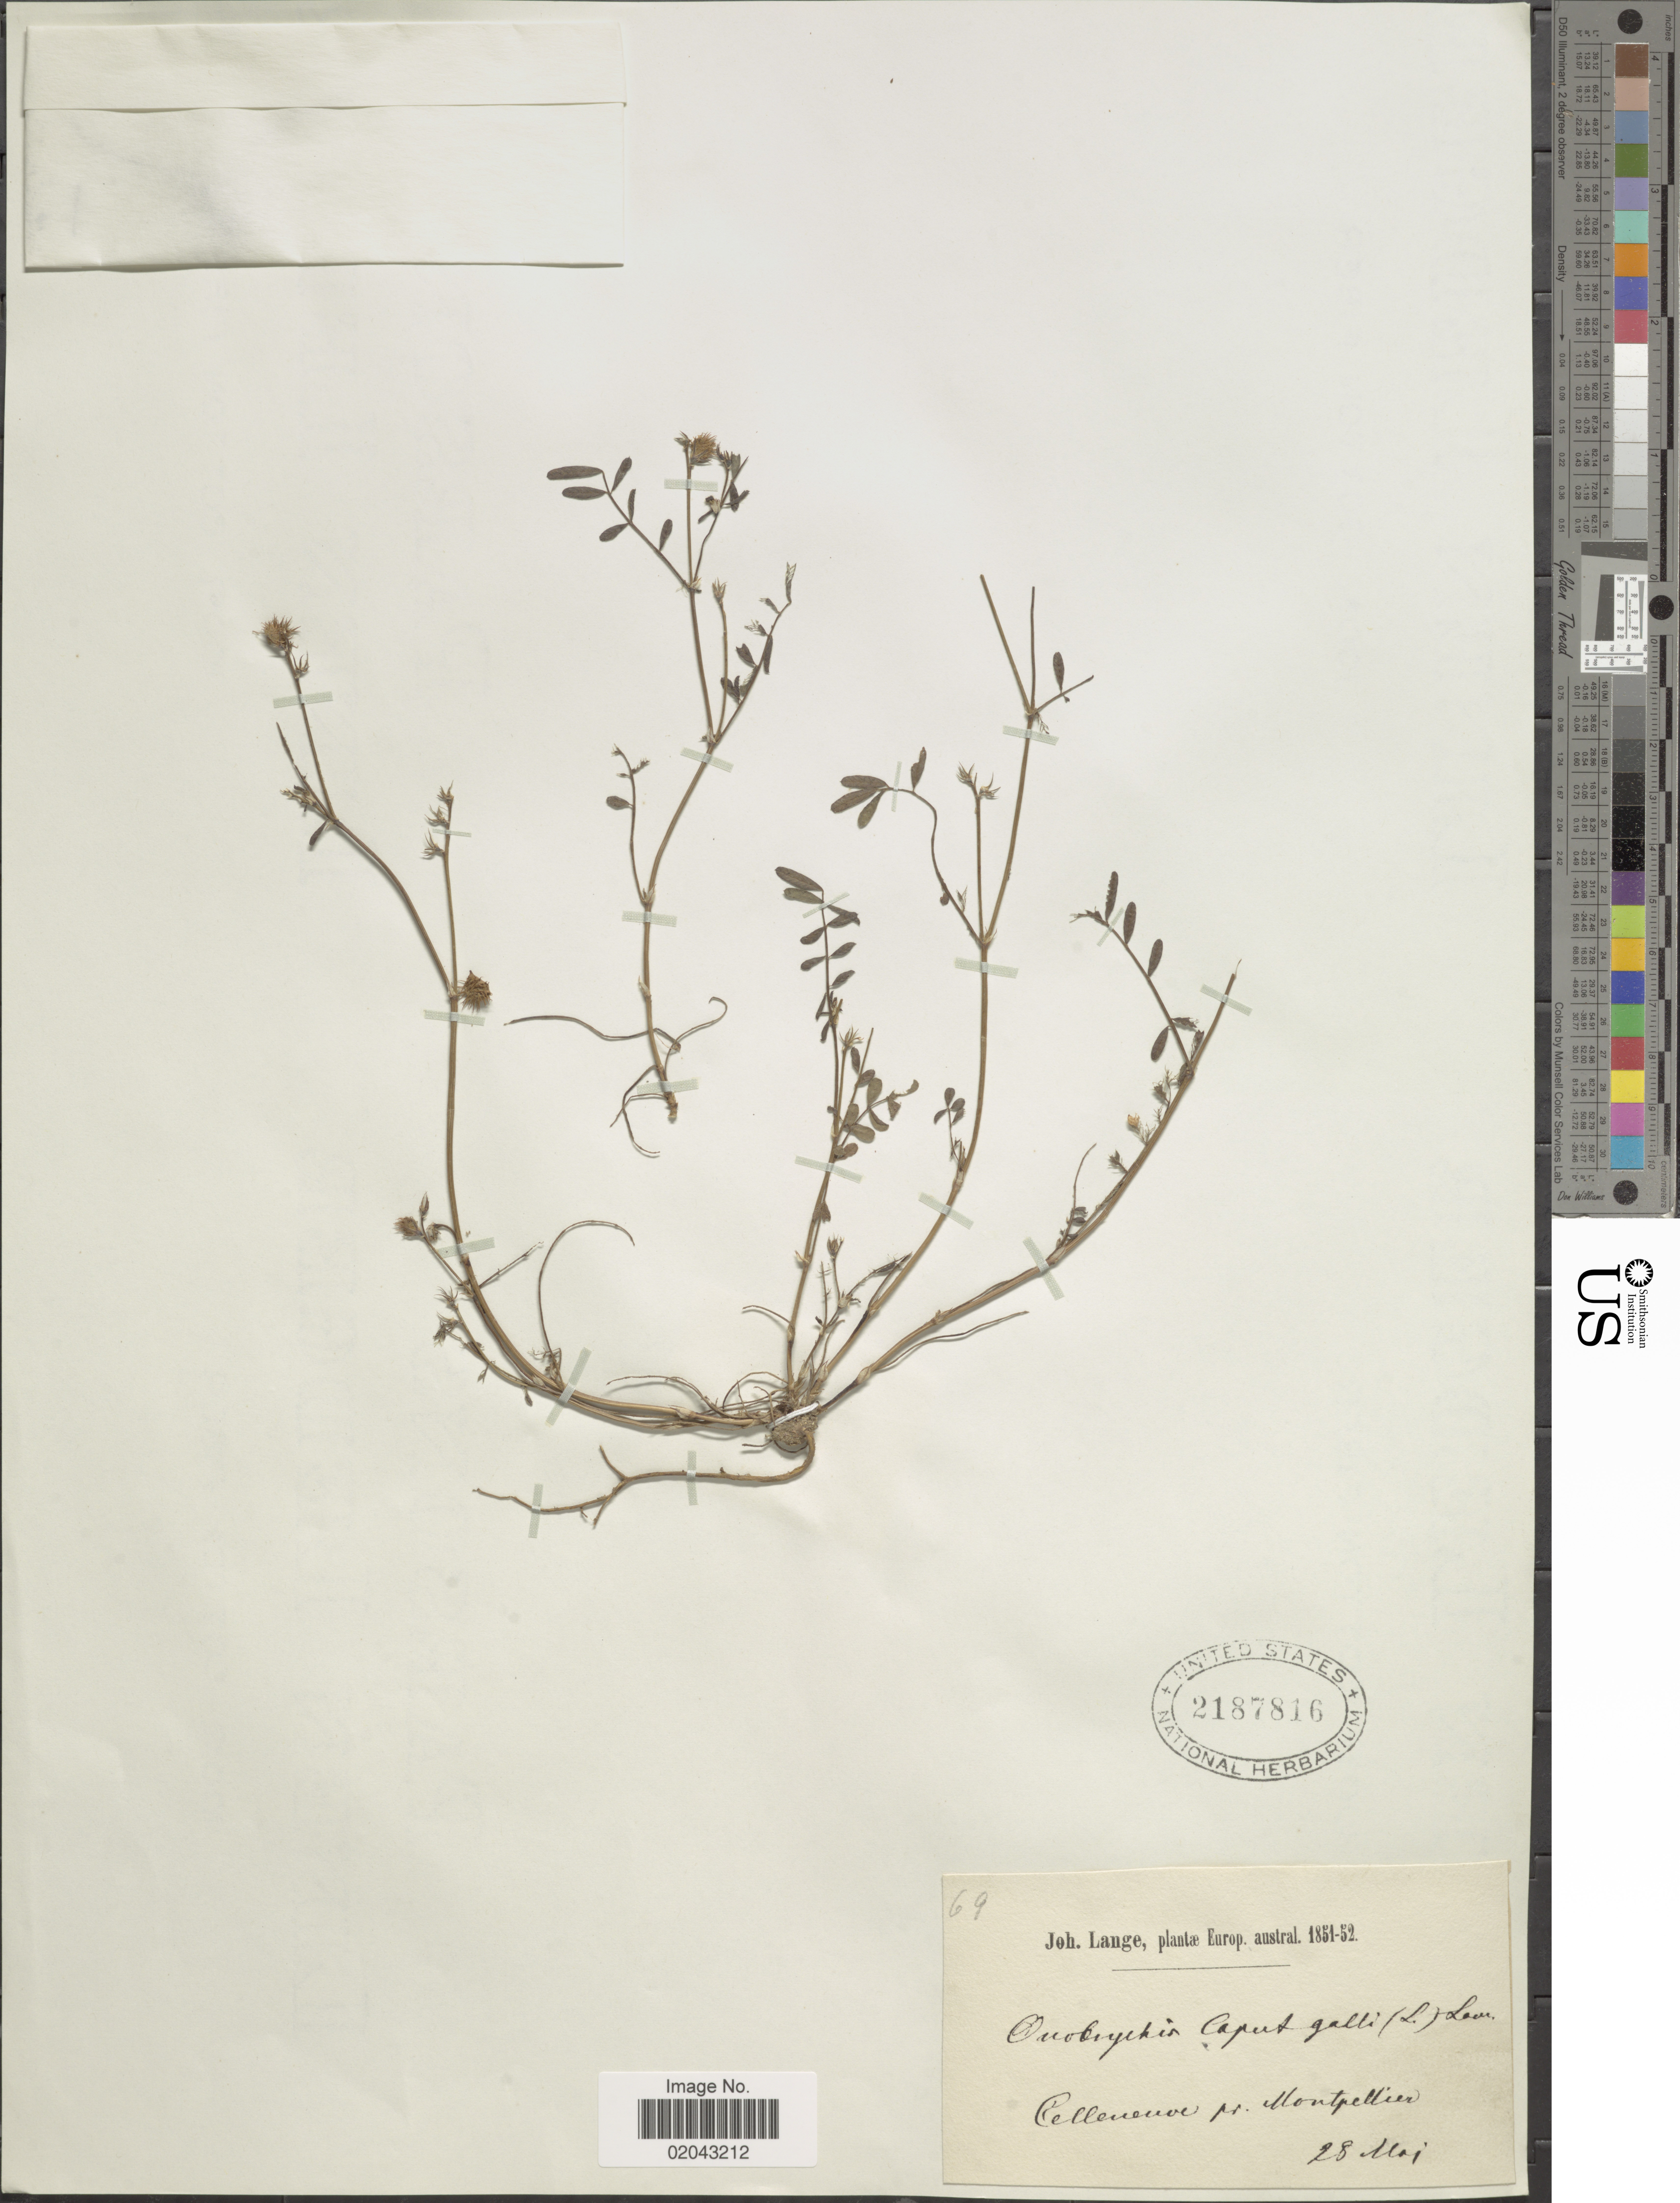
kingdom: Plantae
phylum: Tracheophyta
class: Magnoliopsida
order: Fabales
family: Fabaceae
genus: Onobrychis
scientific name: Onobrychis caput-galli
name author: (L.) Lam.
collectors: J. M. C. Lange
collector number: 69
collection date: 1851-05-28/1852-05-28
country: France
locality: Plantae Europ. austral. Celleneuve pr. Montepellier.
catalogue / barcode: US 2187816